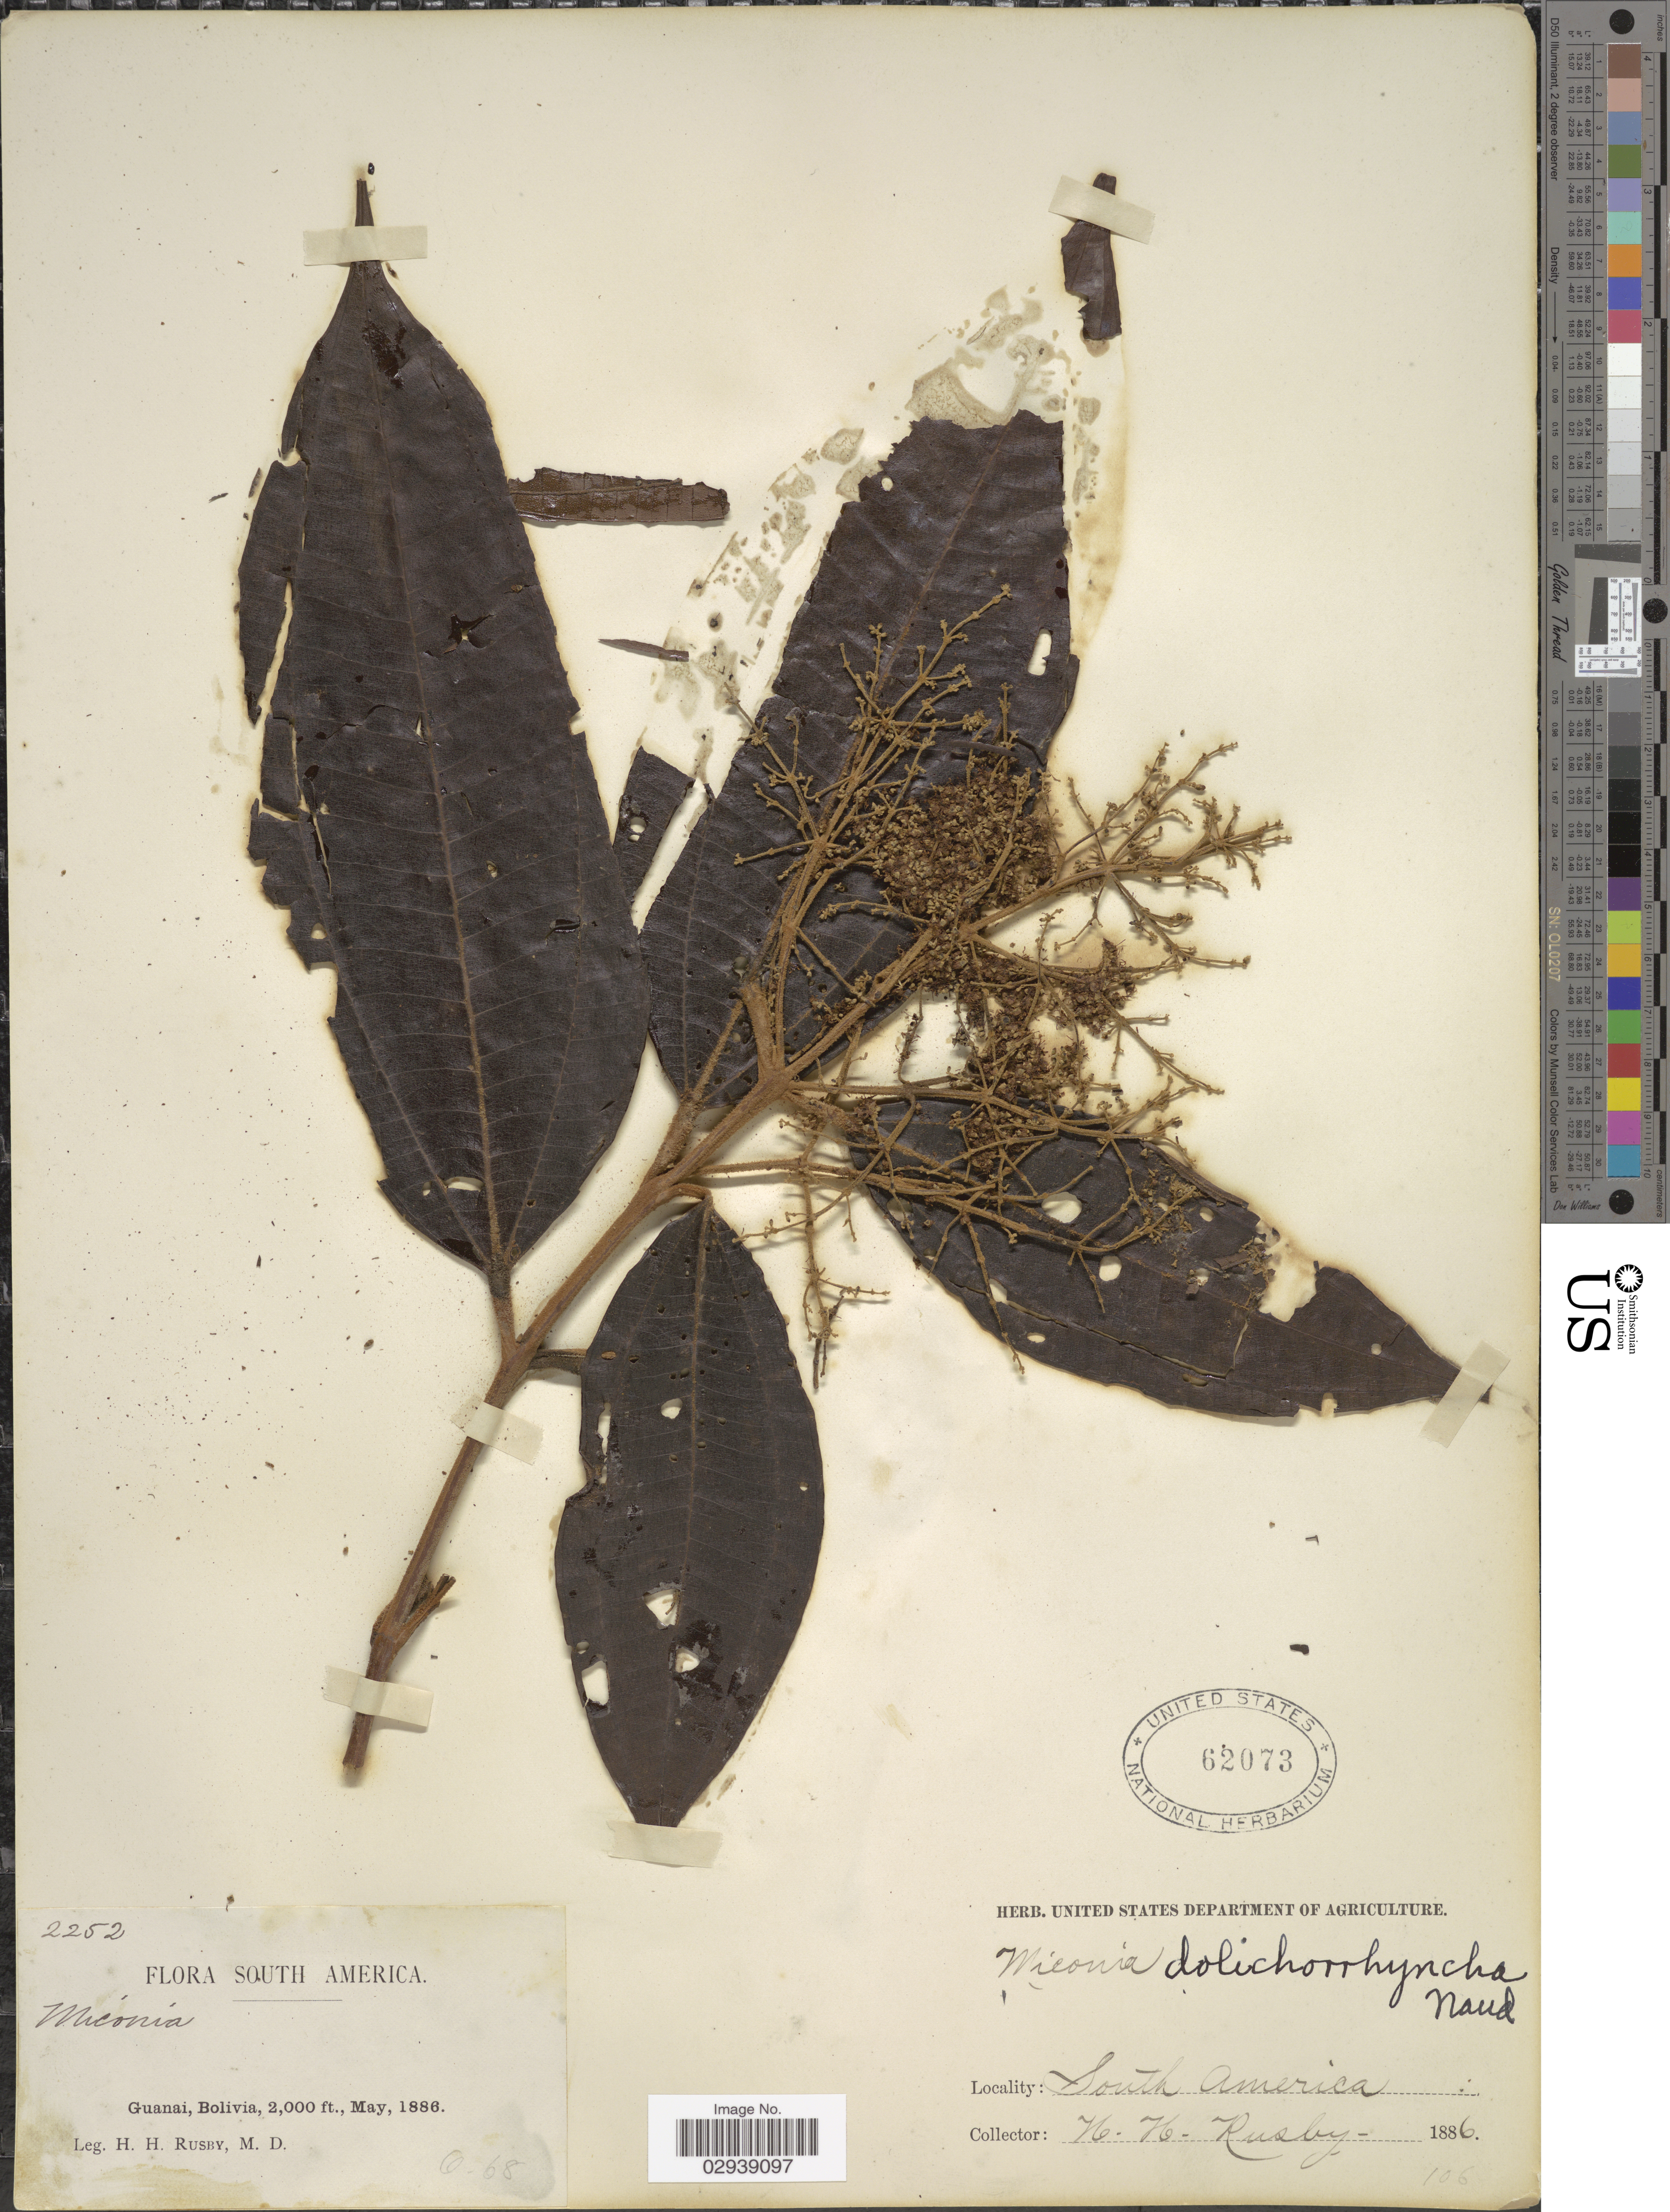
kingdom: Plantae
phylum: Tracheophyta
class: Magnoliopsida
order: Myrtales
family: Melastomataceae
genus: Miconia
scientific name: Miconia dolichorrhyncha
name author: Naudin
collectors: H. H. Rusby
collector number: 2252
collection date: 1886-05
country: Bolivia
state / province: La Páz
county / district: Larecaja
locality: Guanay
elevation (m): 610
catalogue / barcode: US 62073